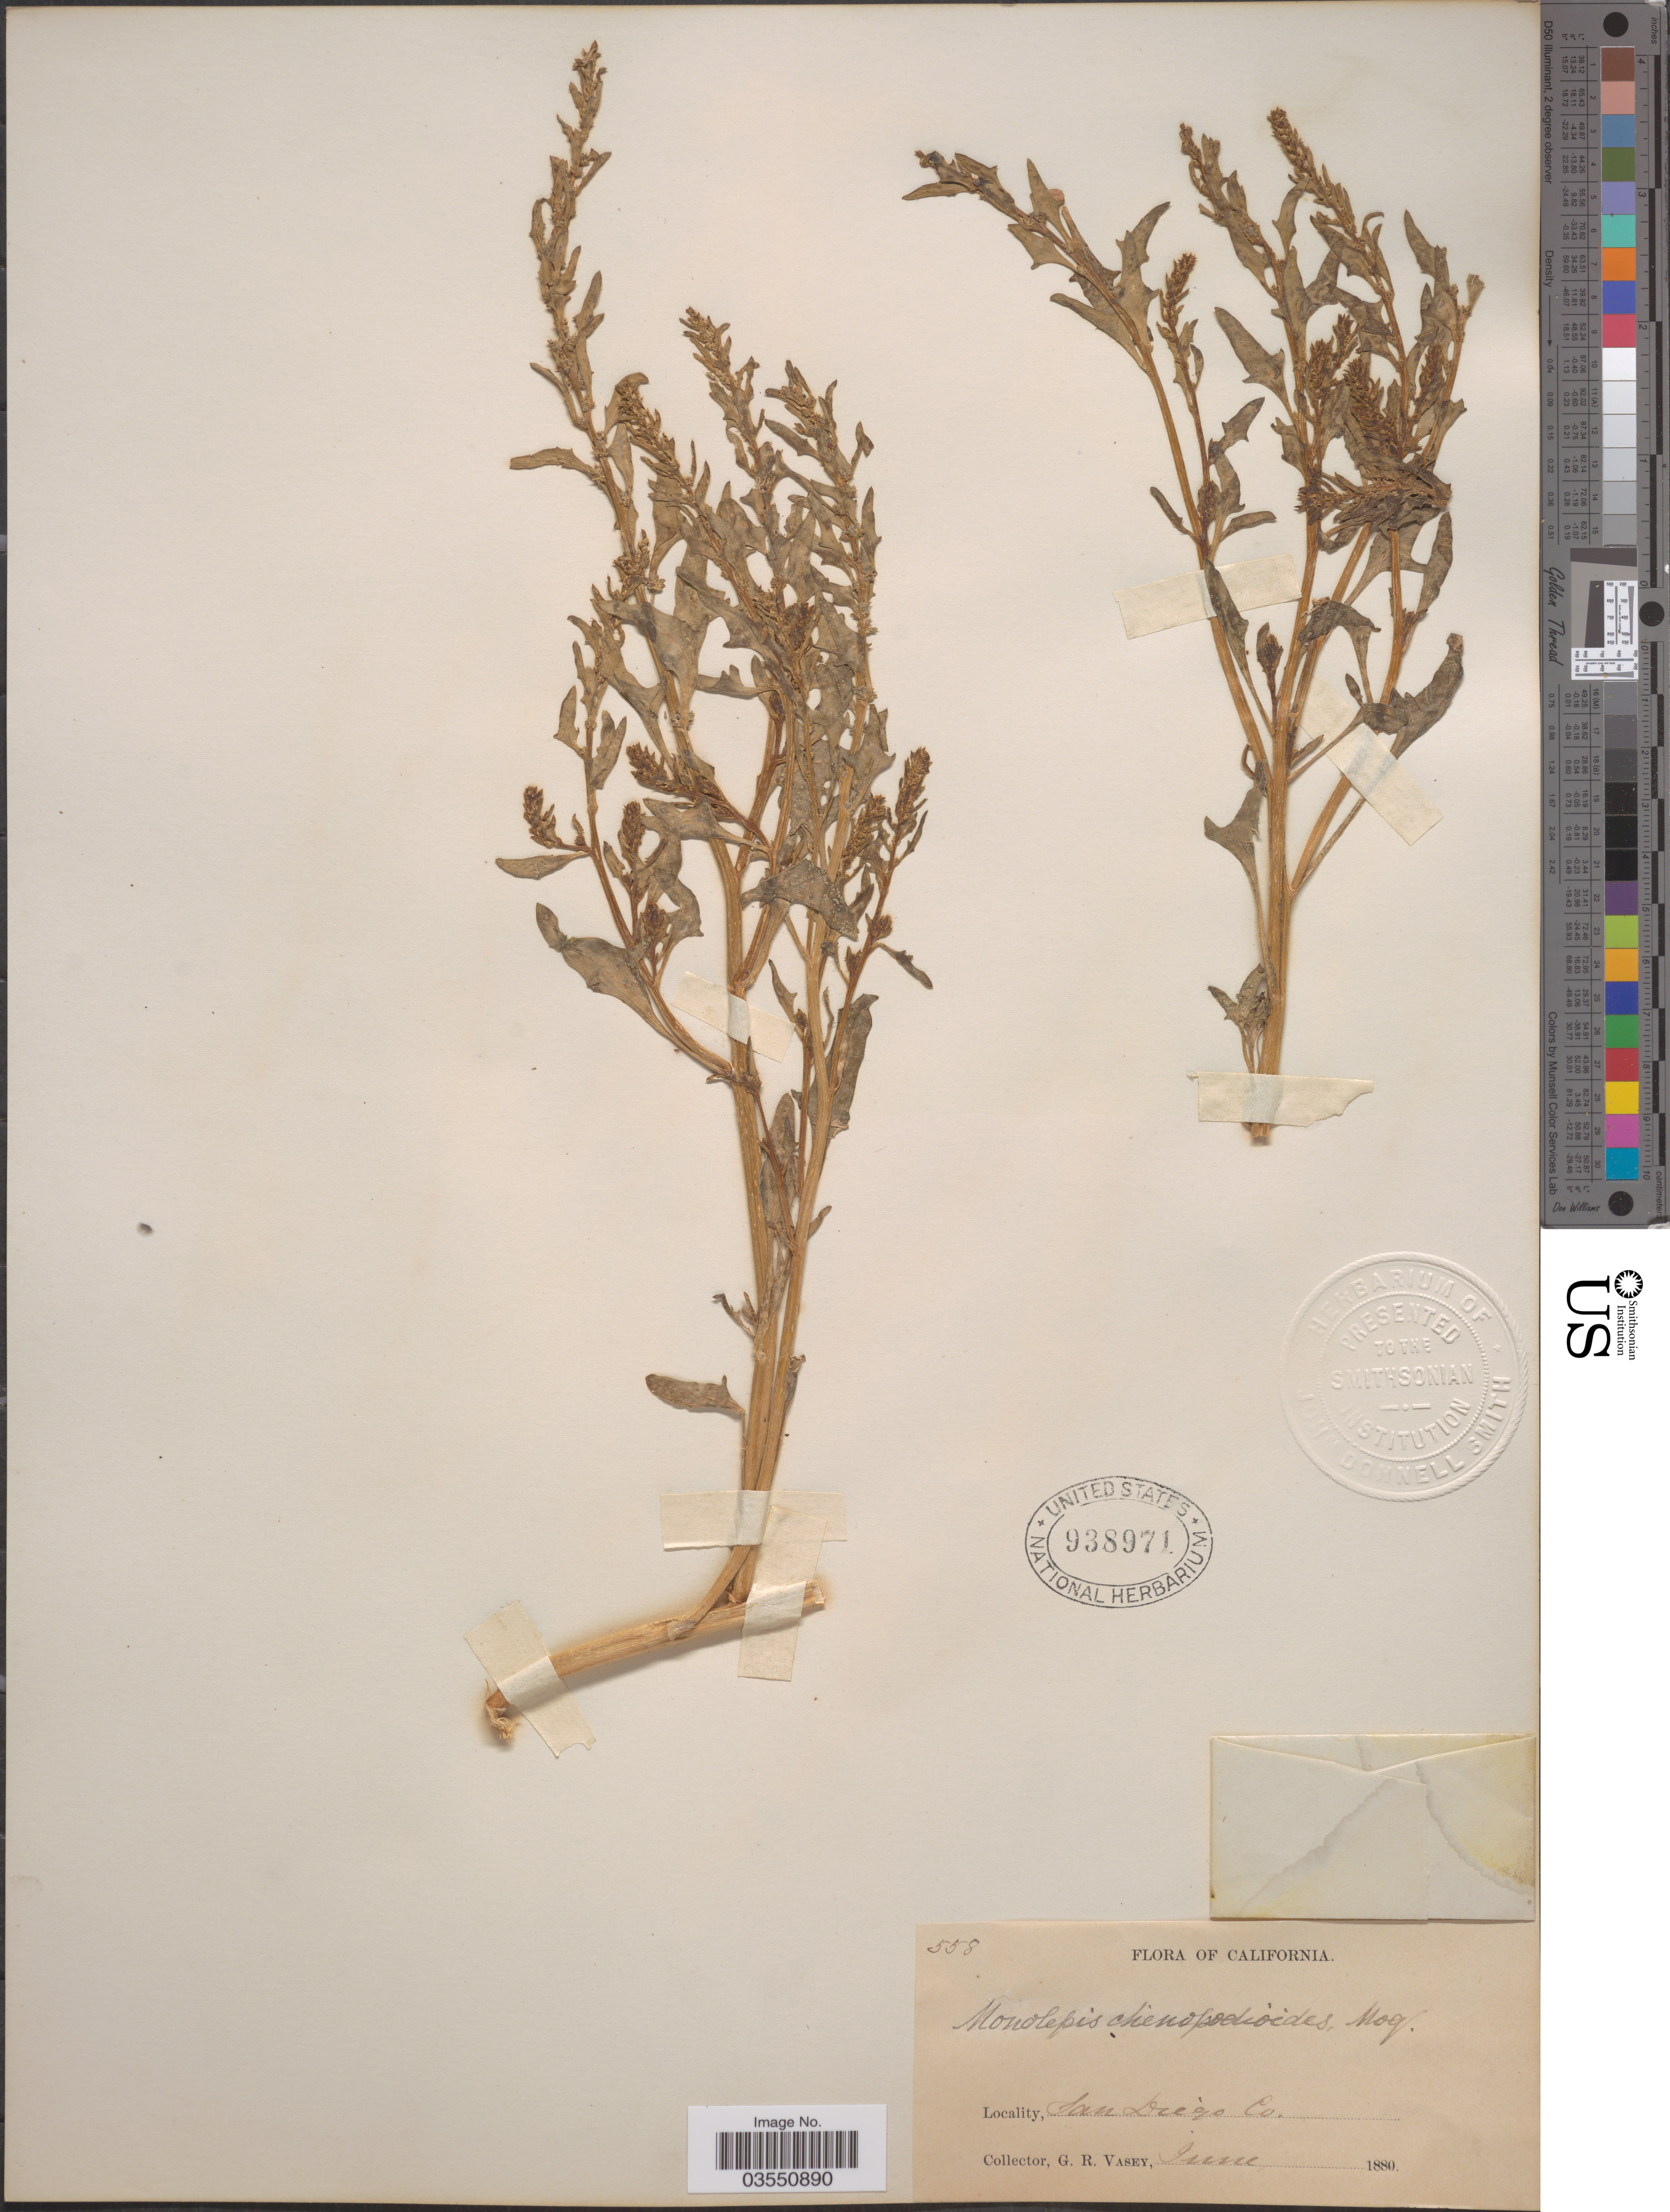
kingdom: Plantae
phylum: Tracheophyta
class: Magnoliopsida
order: Caryophyllales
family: Amaranthaceae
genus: Blitum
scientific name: Blitum nuttallianum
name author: Schult.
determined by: U.S. National Herbarium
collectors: G. R. Vasey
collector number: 558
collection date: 1880-06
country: United States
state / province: California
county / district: San Diego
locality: San Diego Co.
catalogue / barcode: US 938971